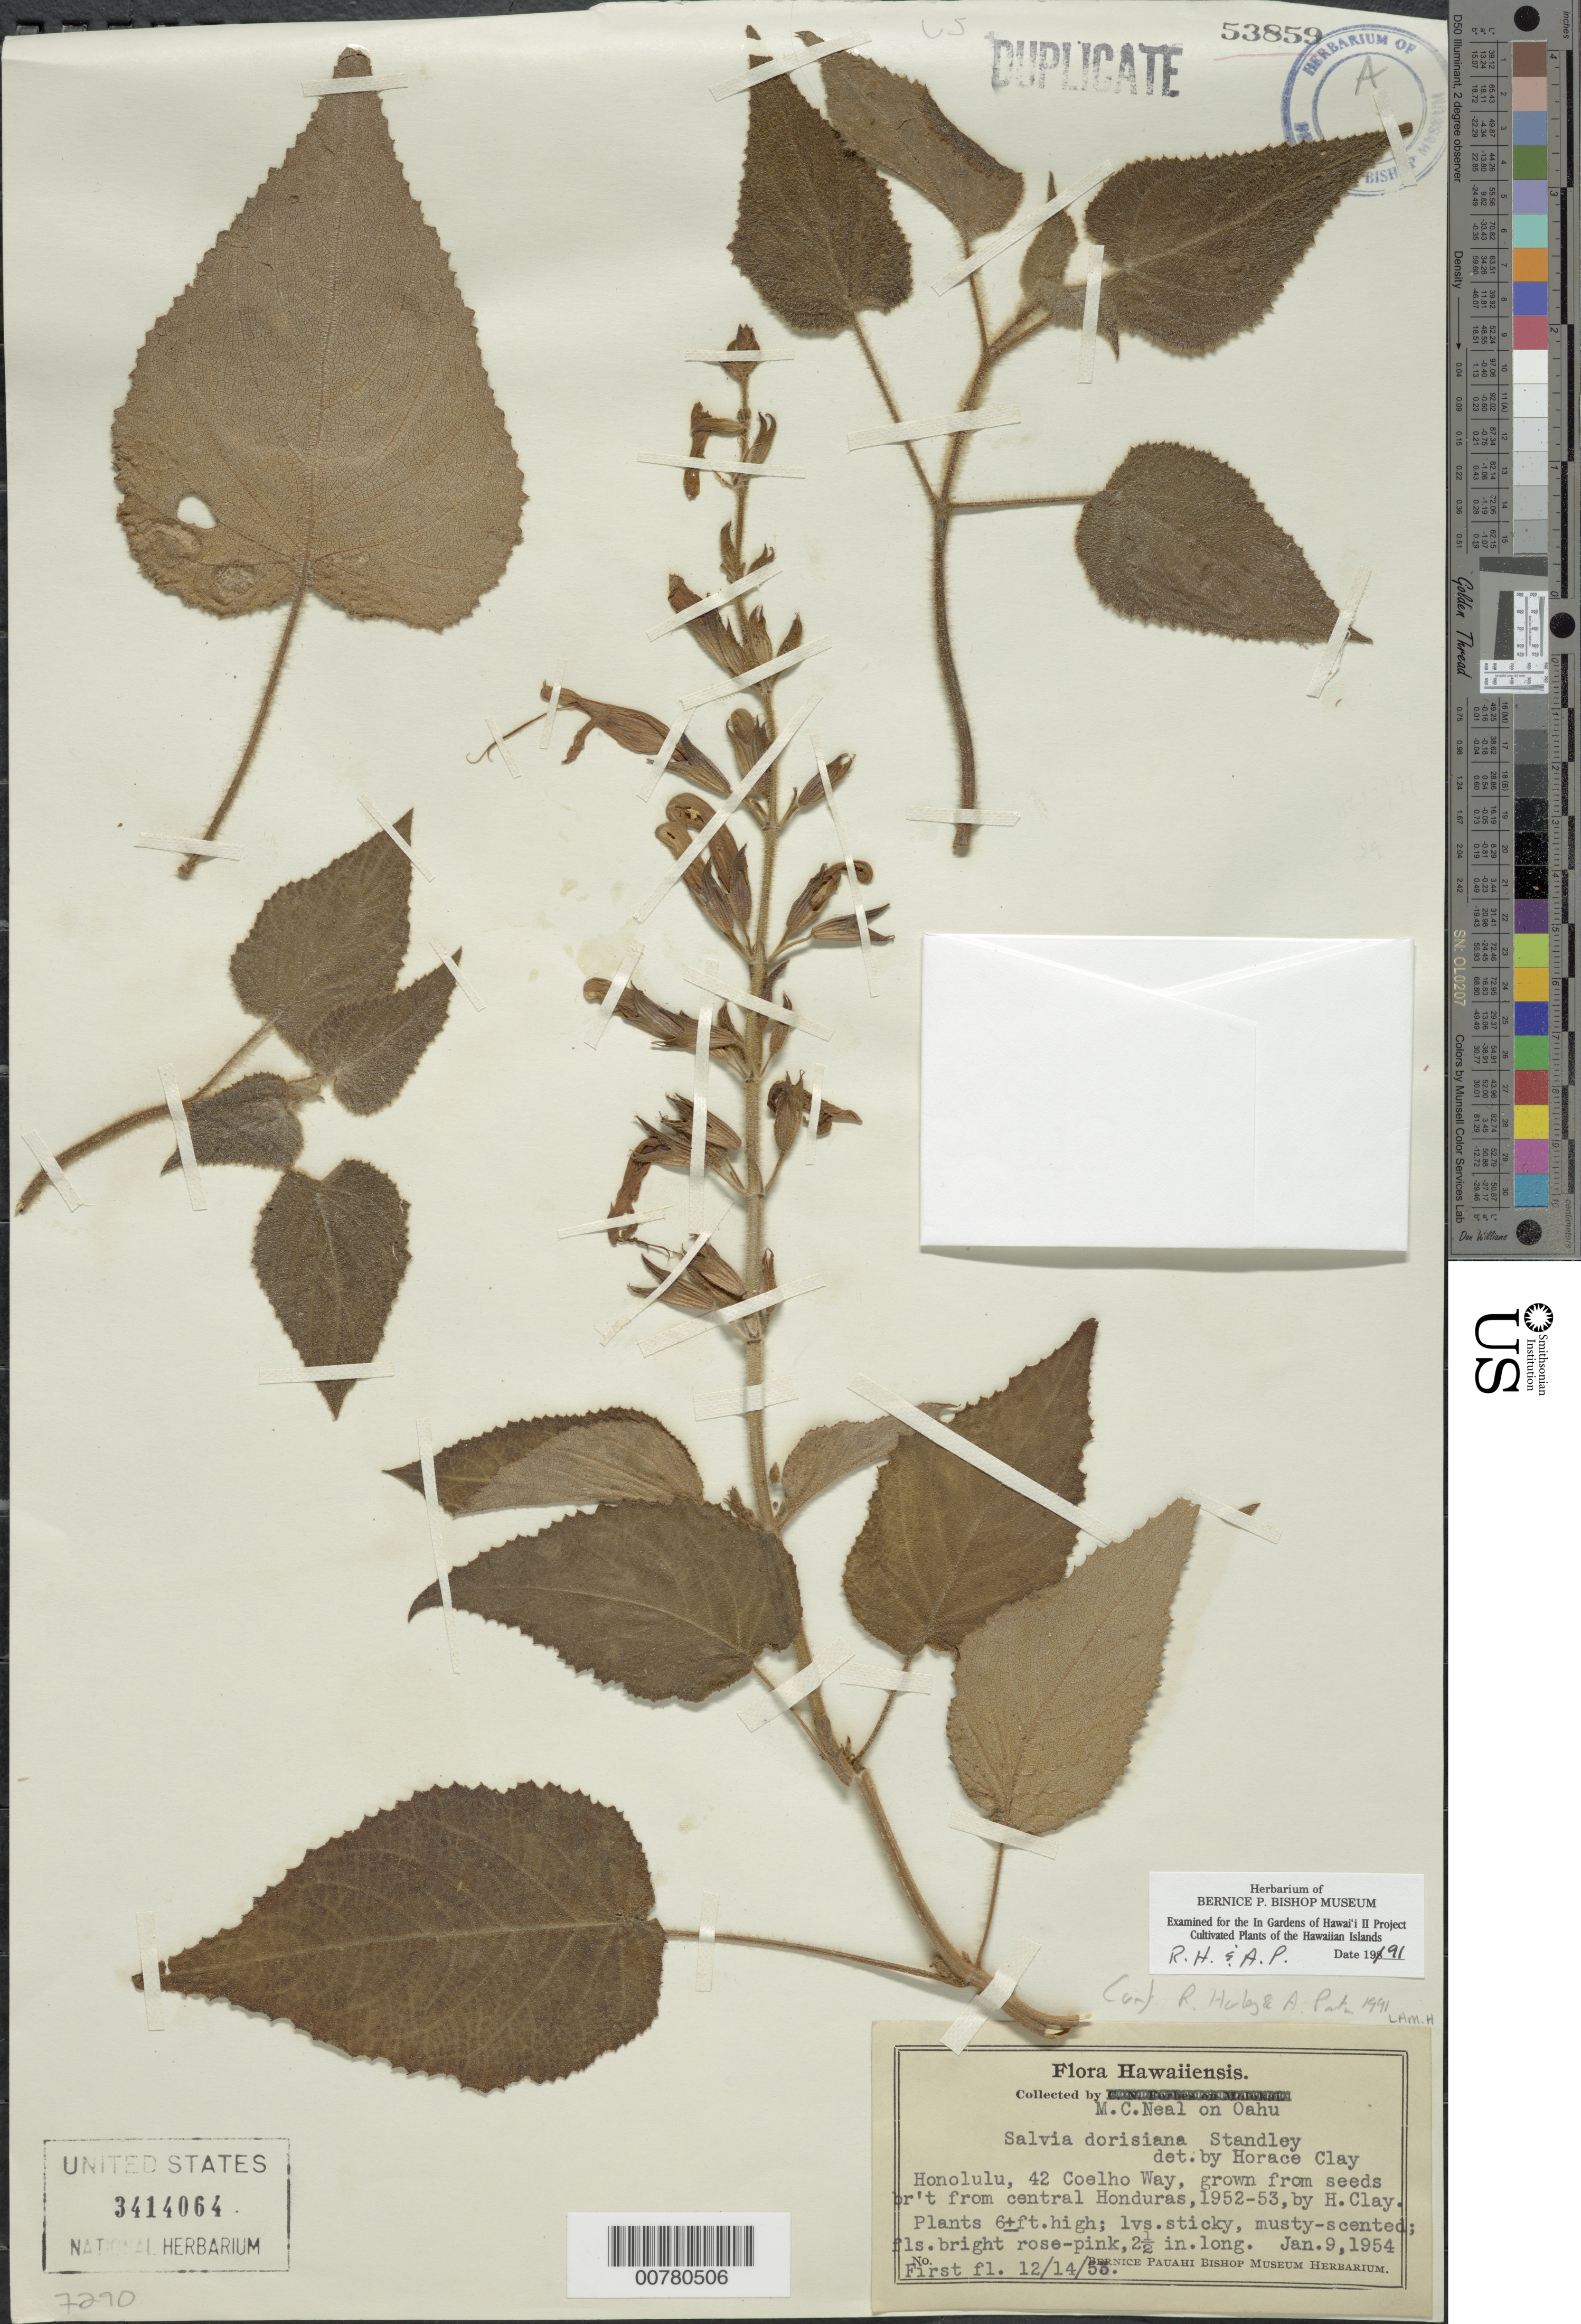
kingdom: Plantae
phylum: Tracheophyta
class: Magnoliopsida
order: Lamiales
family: Lamiaceae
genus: Salvia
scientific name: Salvia dorisiana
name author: Standl.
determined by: Clay, H.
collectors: W. Ning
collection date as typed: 9 Jan 1954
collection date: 1954-01-09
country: United States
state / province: Hawaii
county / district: Honolulu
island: Oahu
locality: Honolulu, 42 Coelho Way, grown from seeds br't from central Honduras by H. Clay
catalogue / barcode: US 3414064